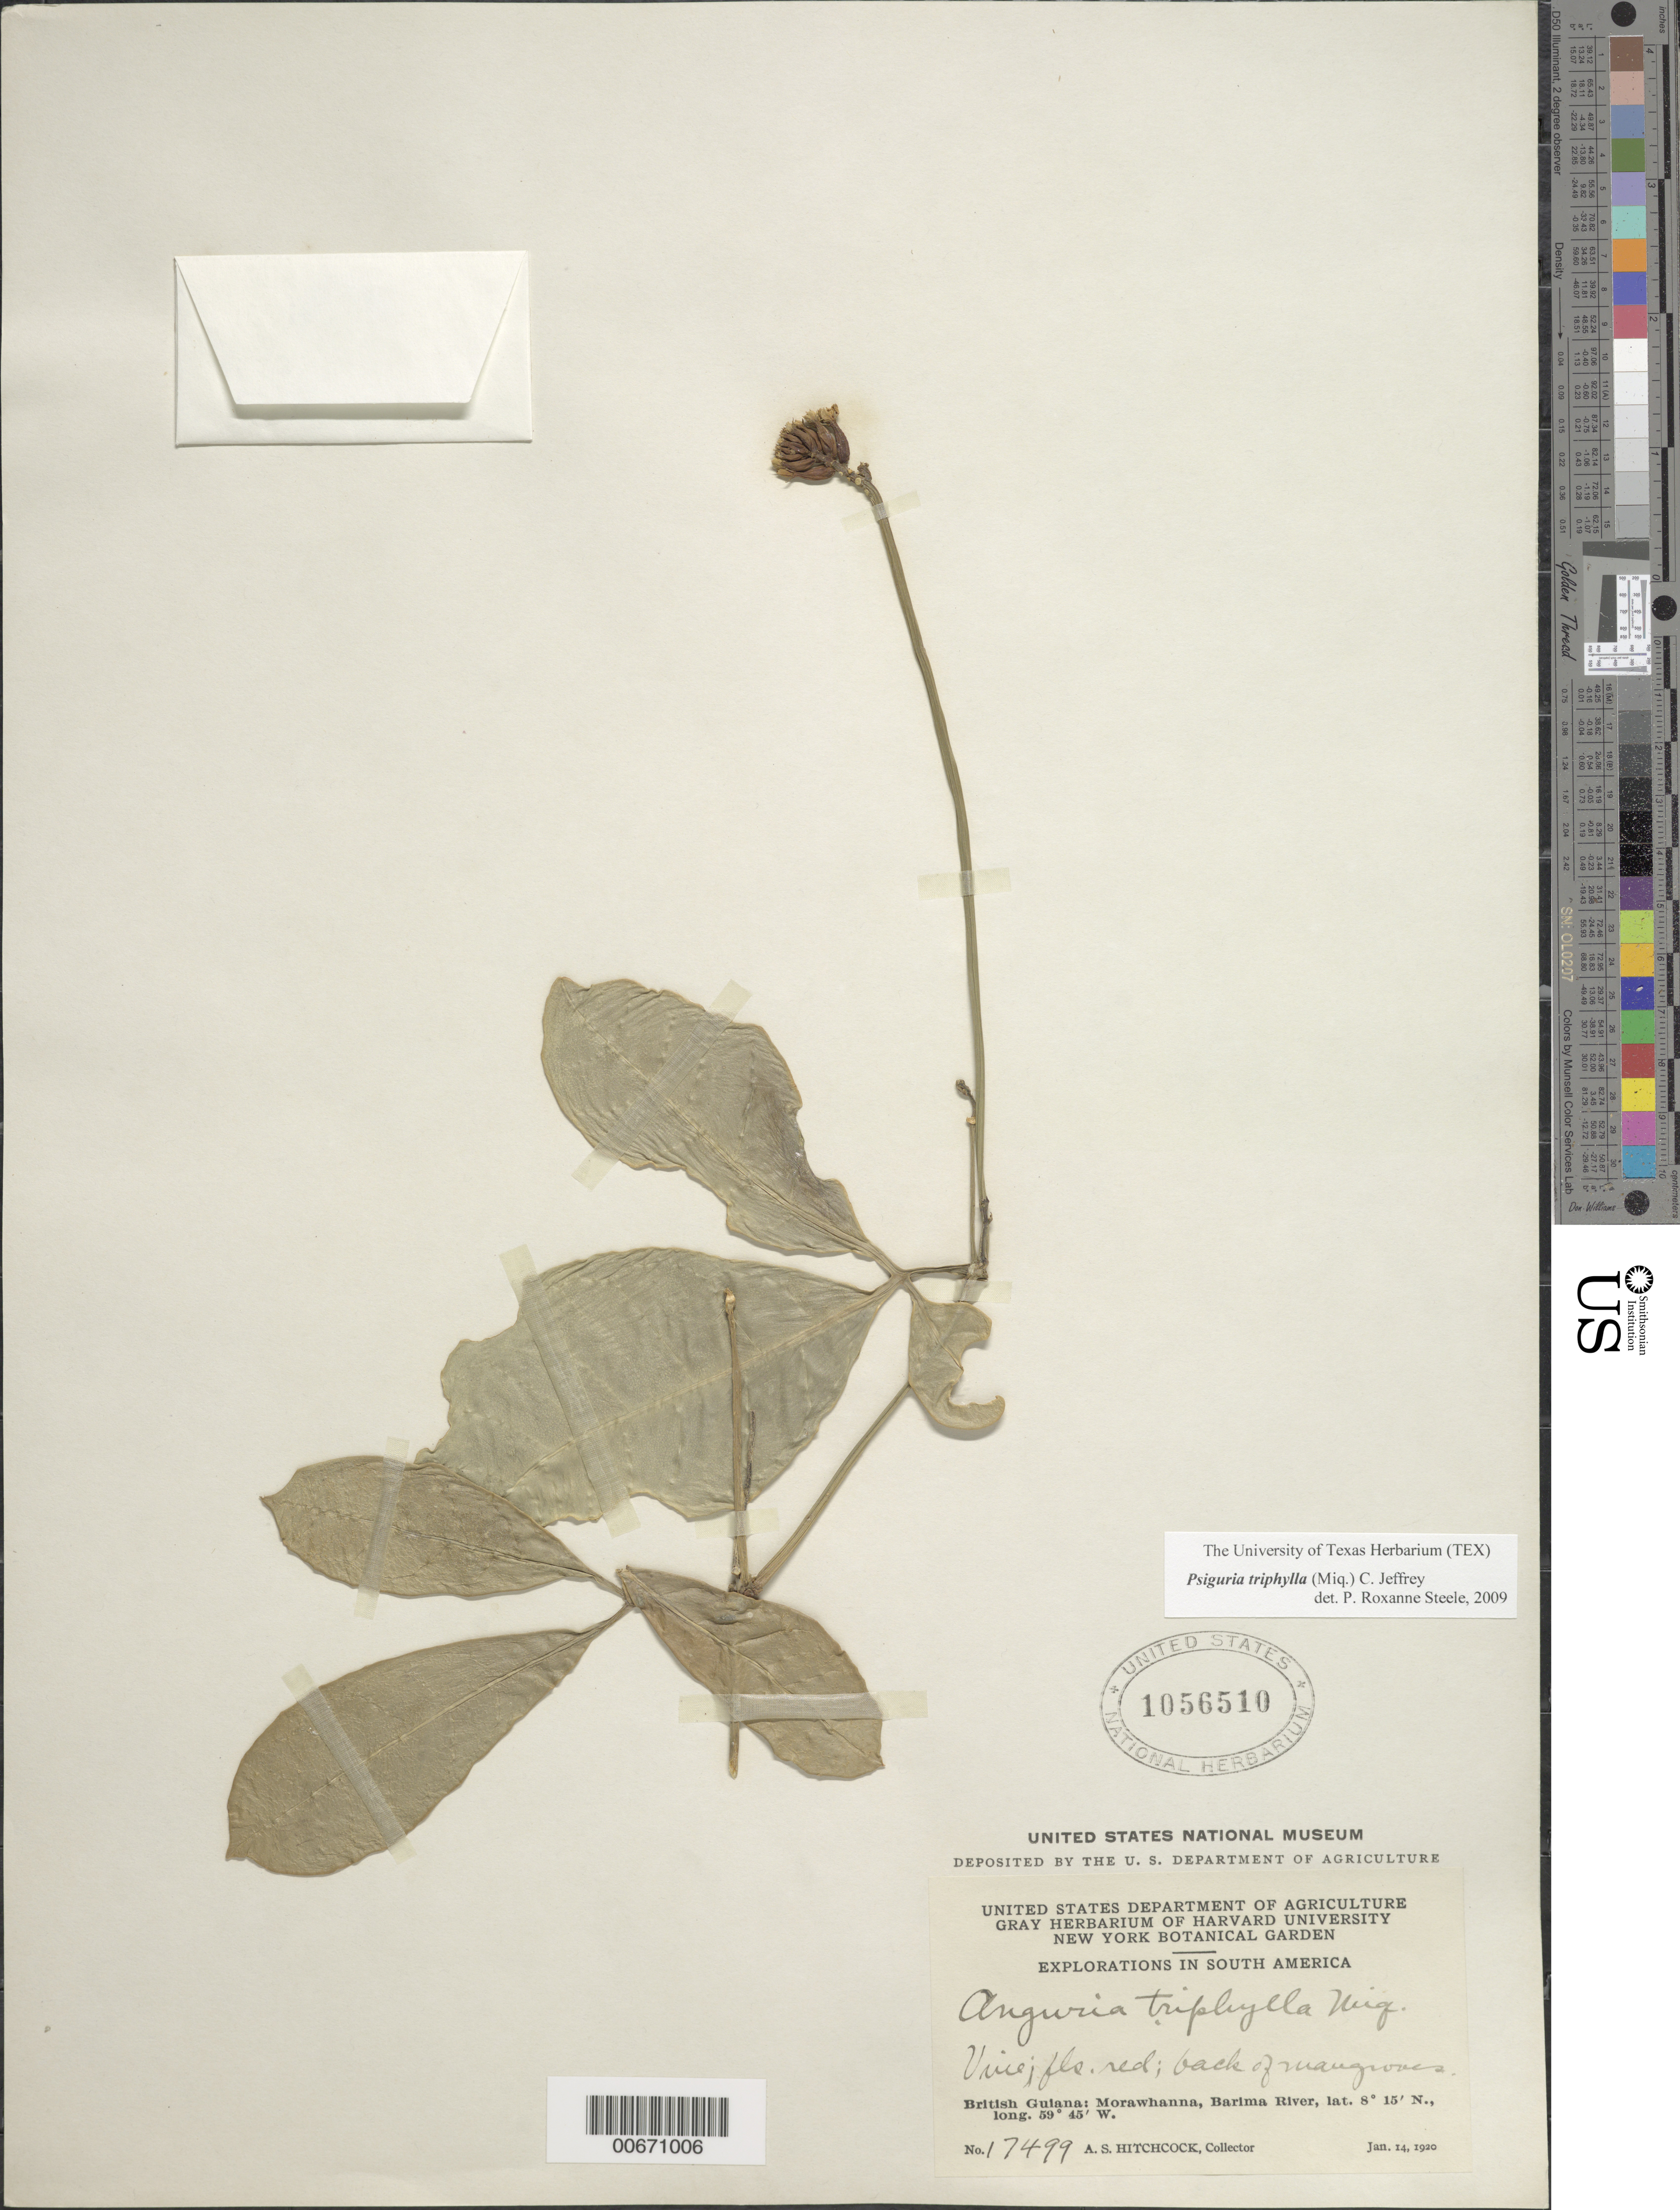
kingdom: Plantae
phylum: Tracheophyta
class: Magnoliopsida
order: Cucurbitales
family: Cucurbitaceae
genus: Psiguria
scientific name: Psiguria triphylla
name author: (Miq.) C. Jeffrey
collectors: A. S. Hitchcock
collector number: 17499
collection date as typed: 14-Jan-20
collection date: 1920-01-14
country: Guyana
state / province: Barima-Waini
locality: Morawhanna, vic., Barima R.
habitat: Back of mangroves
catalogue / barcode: US 1056510